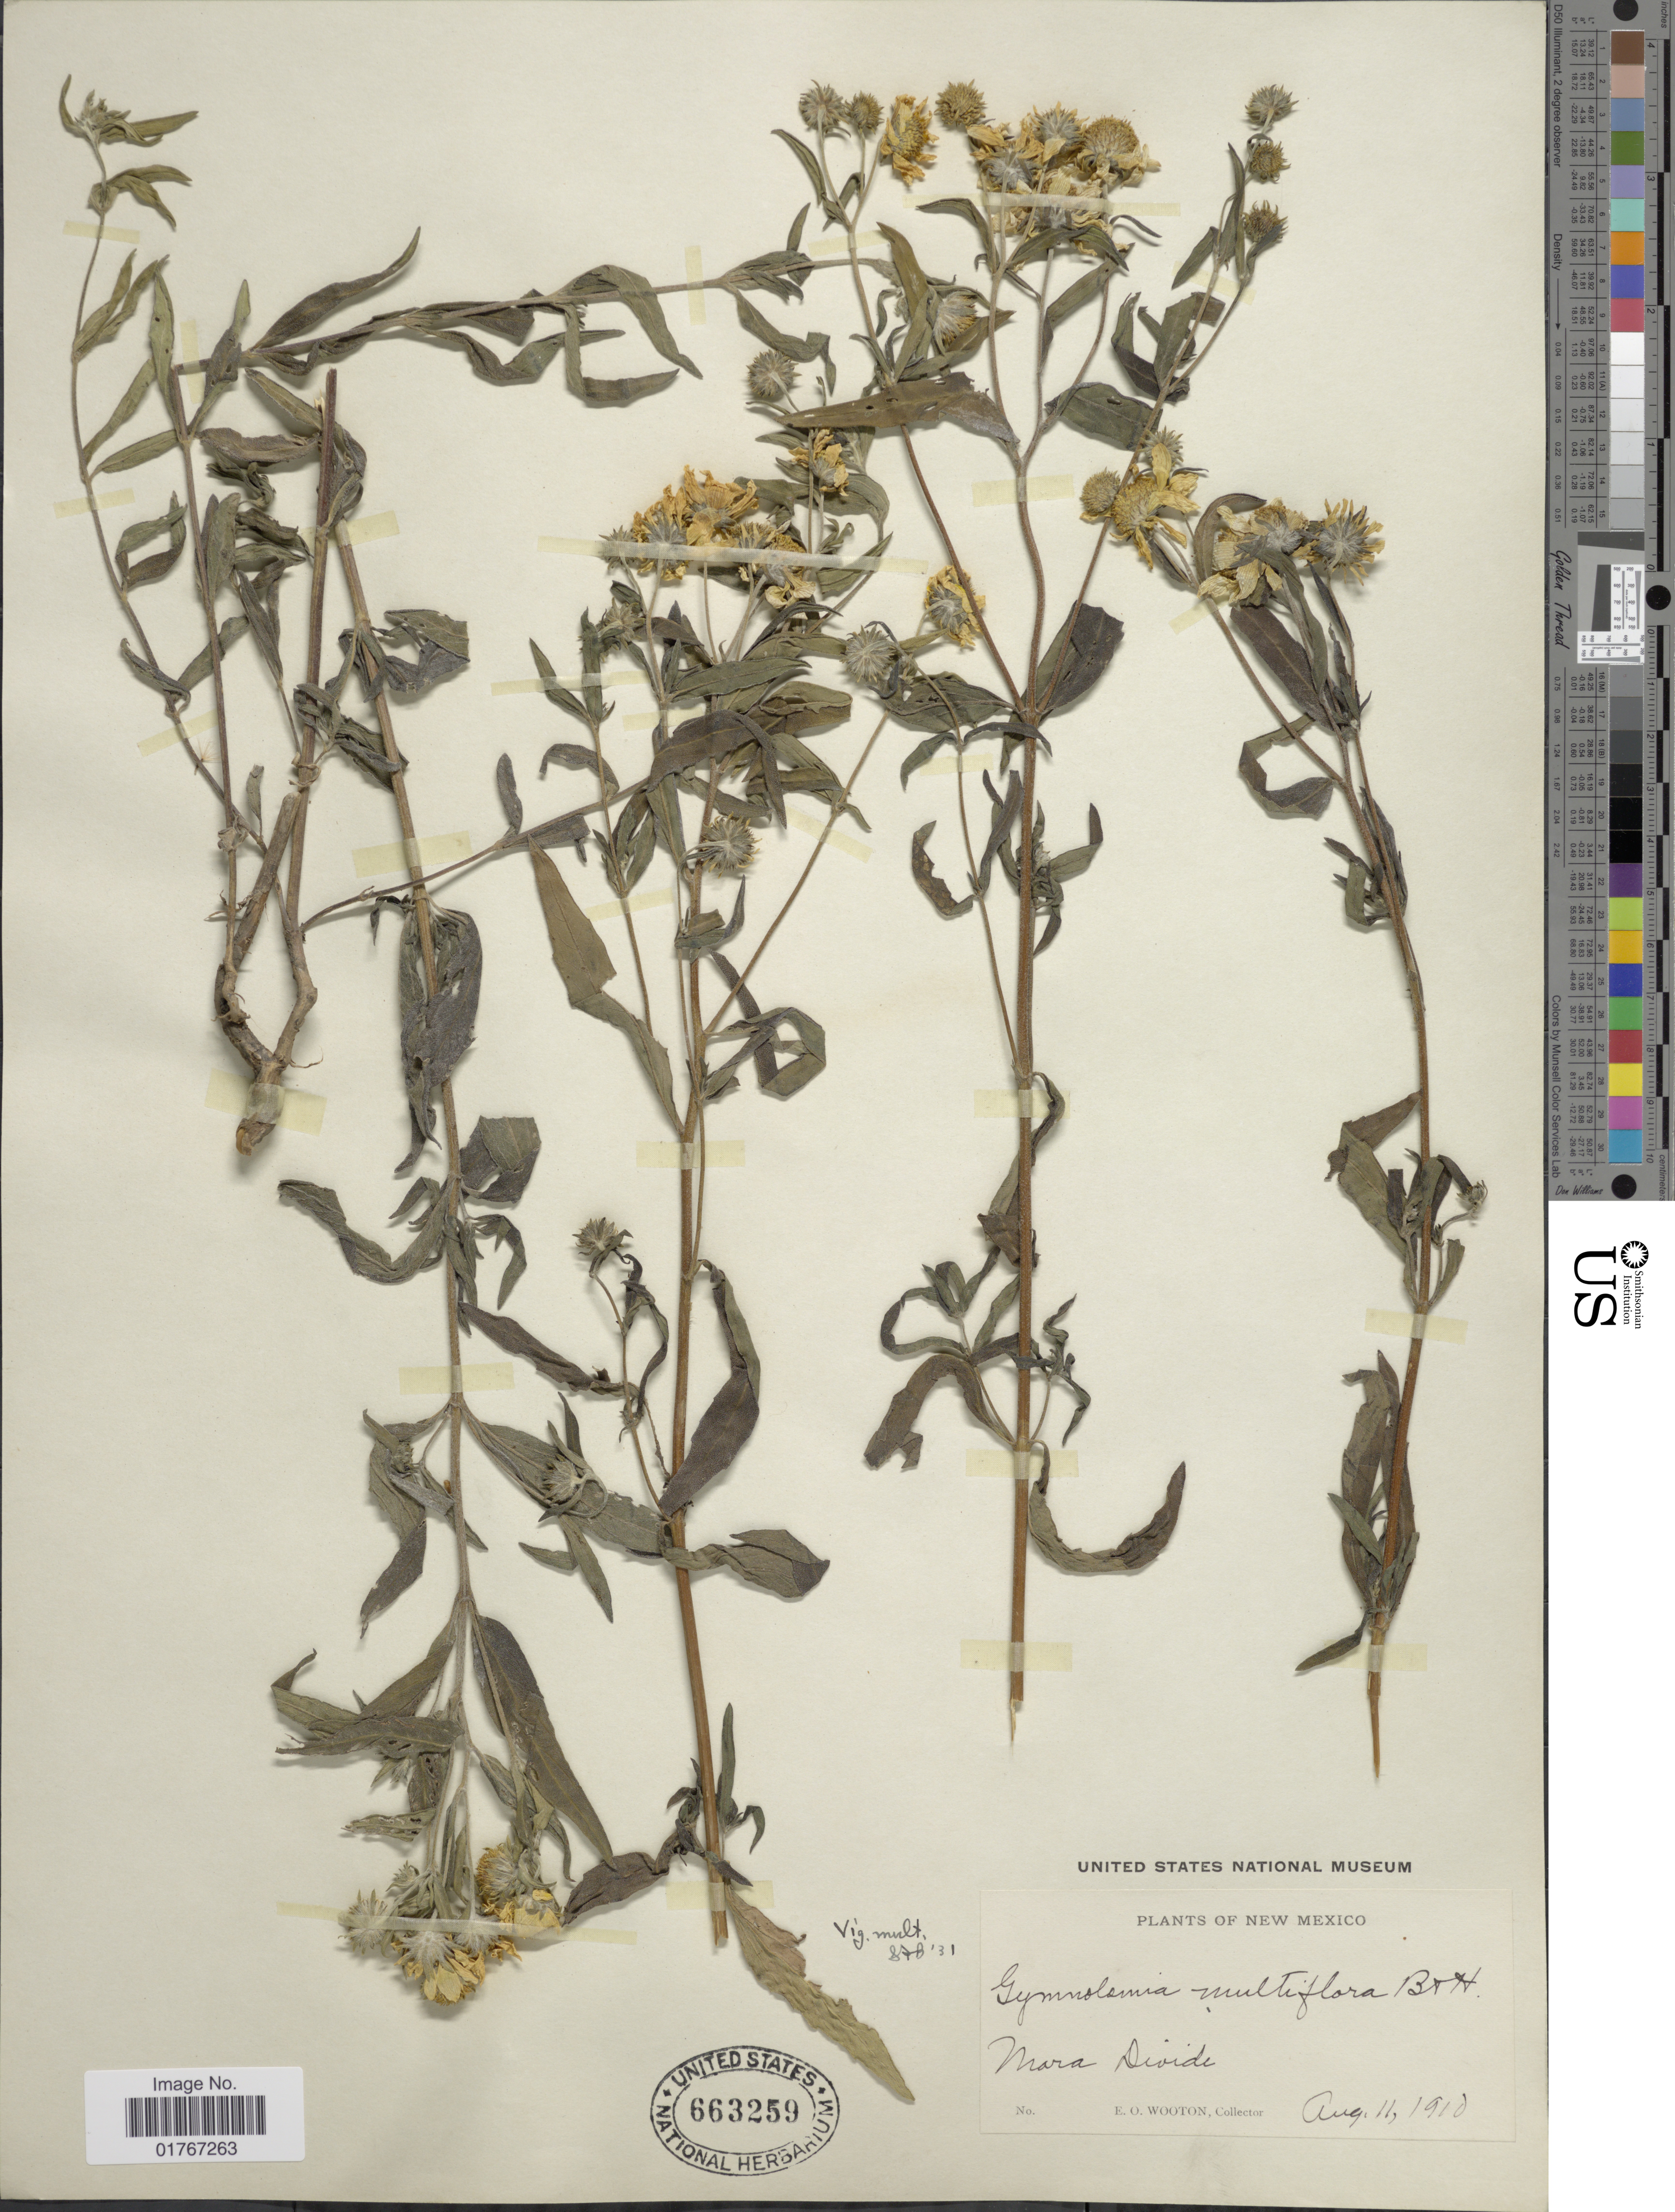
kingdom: Plantae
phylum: Tracheophyta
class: Magnoliopsida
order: Asterales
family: Asteraceae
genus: Heliomeris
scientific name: Heliomeris multiflora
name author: Nutt.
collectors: E. O. Wooton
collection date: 1910-08-11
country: United States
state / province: New Mexico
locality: Mara Divide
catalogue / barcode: US 663259